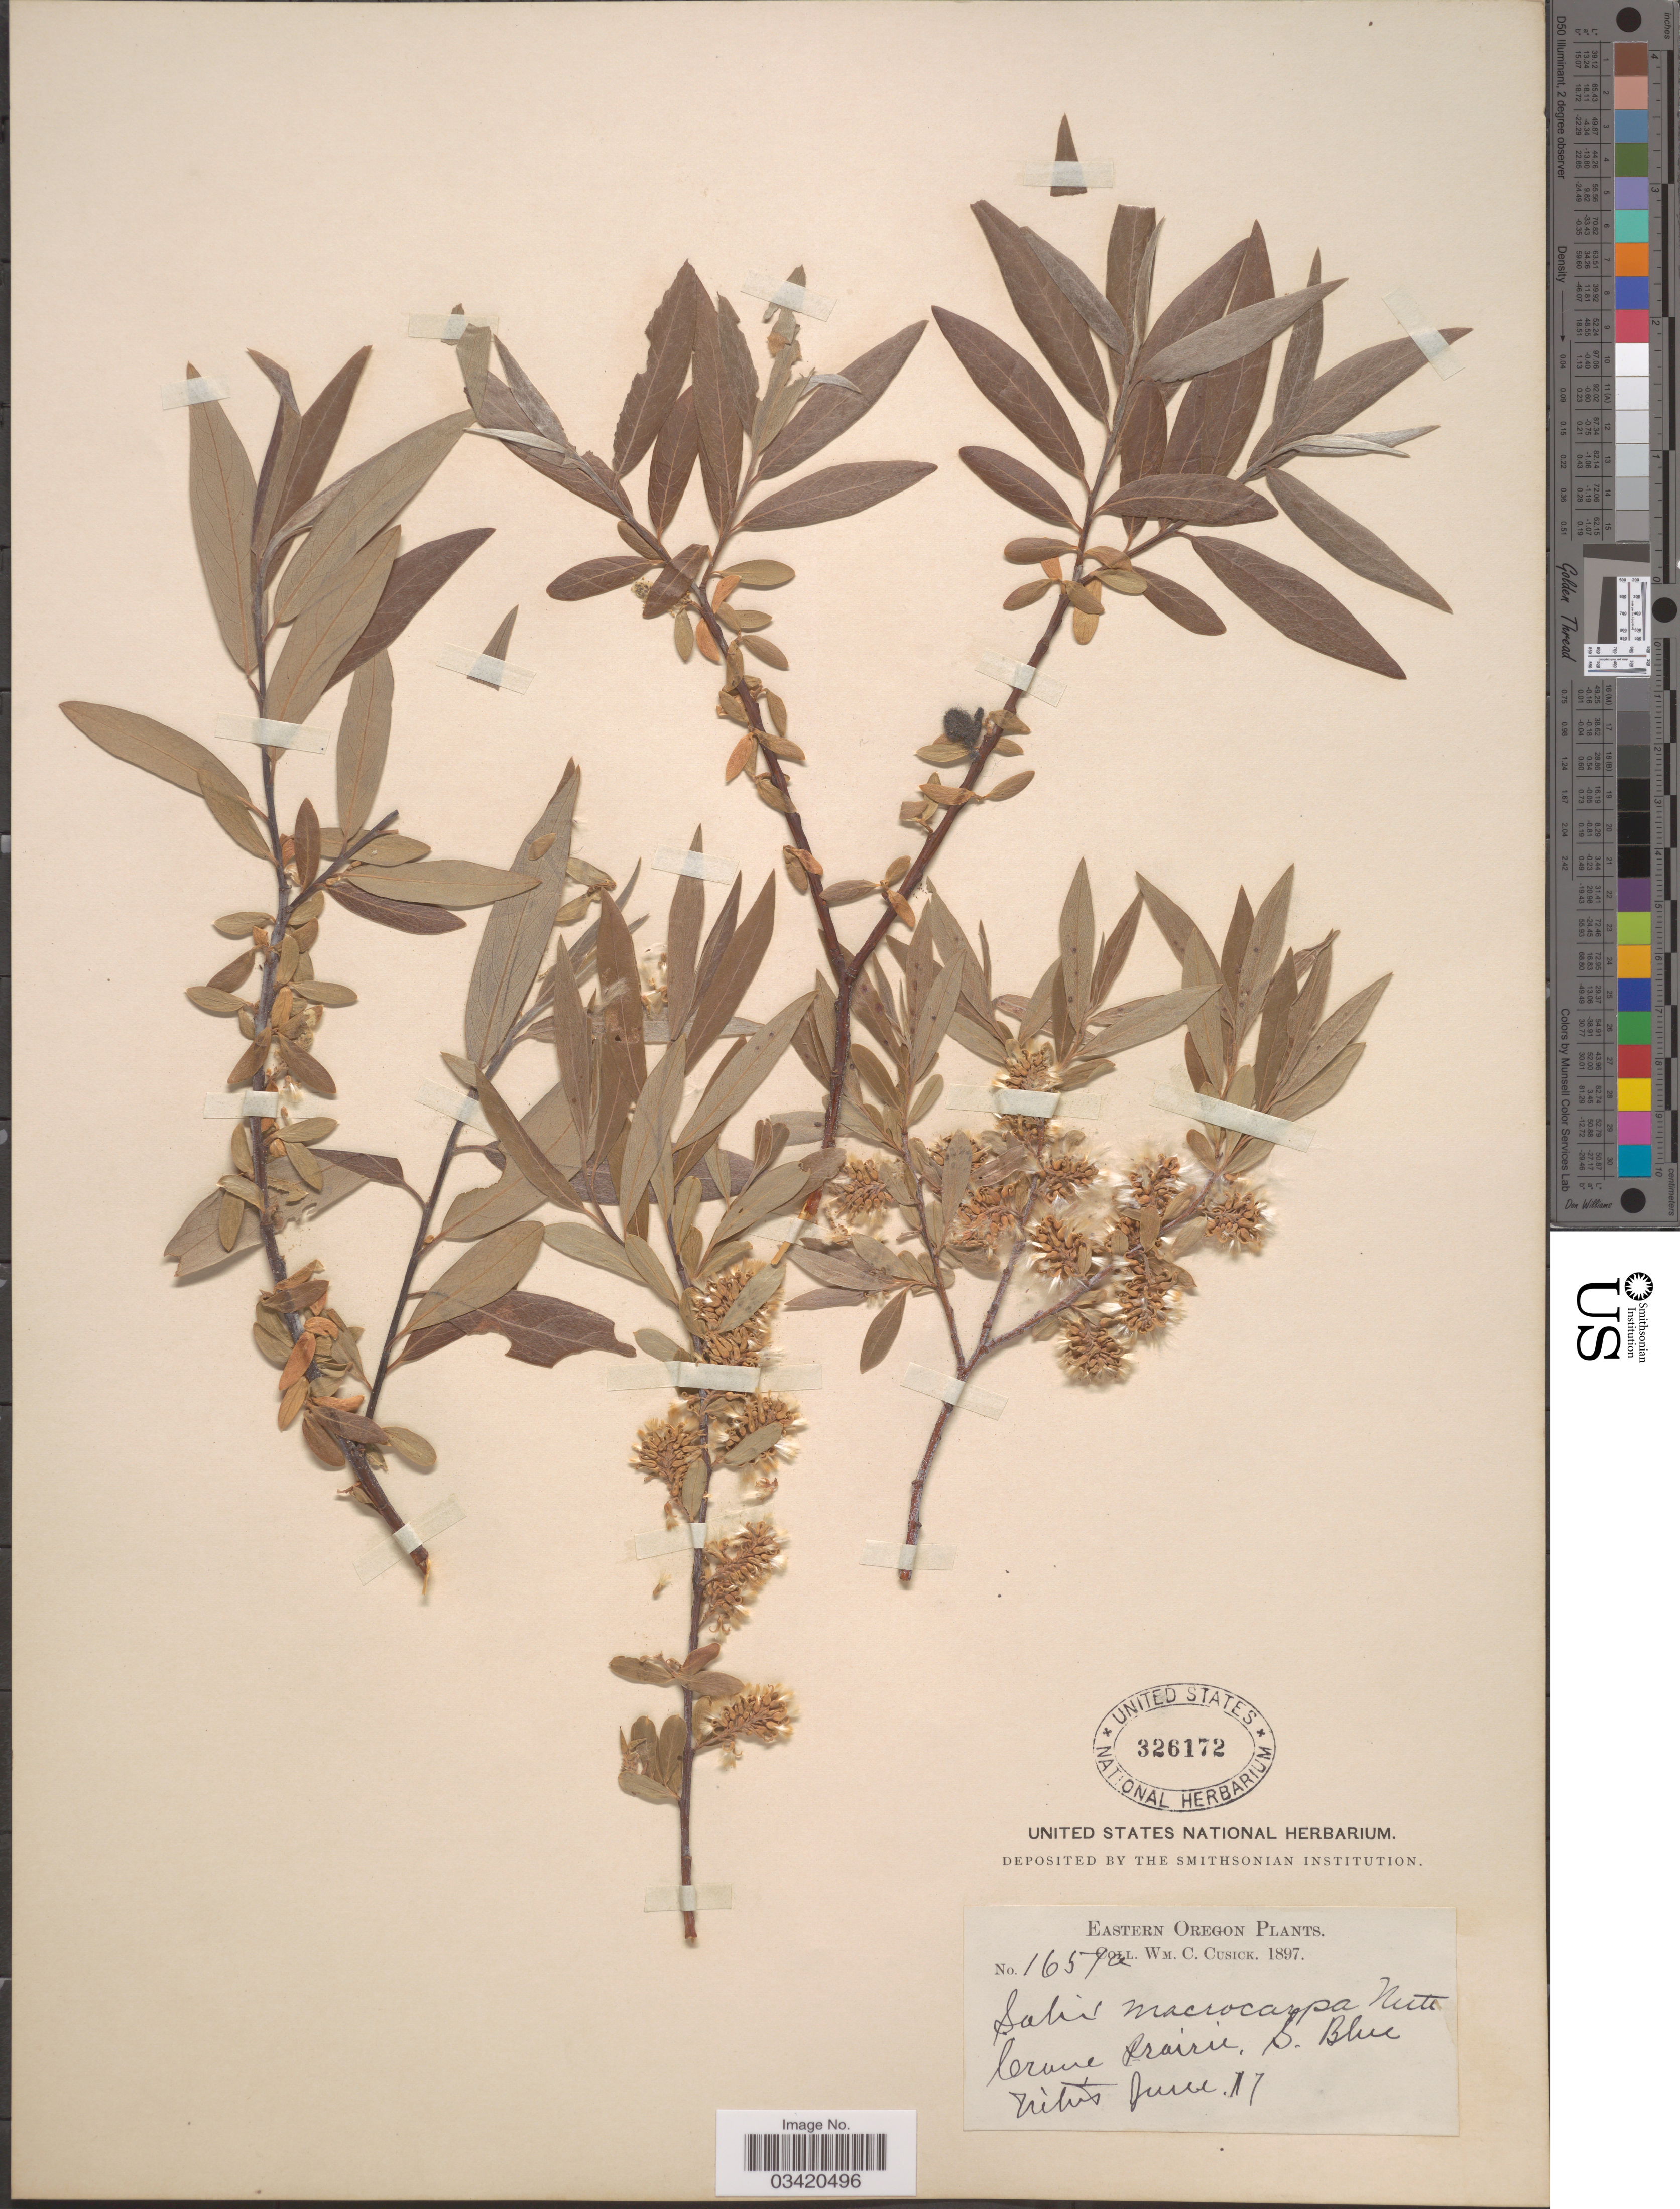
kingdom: Plantae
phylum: Tracheophyta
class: Magnoliopsida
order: Malpighiales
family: Salicaceae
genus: Salix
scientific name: Salix geyeriana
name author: Andersson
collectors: W. C. Cusick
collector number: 1657a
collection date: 1897-06-17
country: United States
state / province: Oregon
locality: Eastern Oregon. Crane Prairie, S. Blue Mtn's.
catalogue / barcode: US 326172